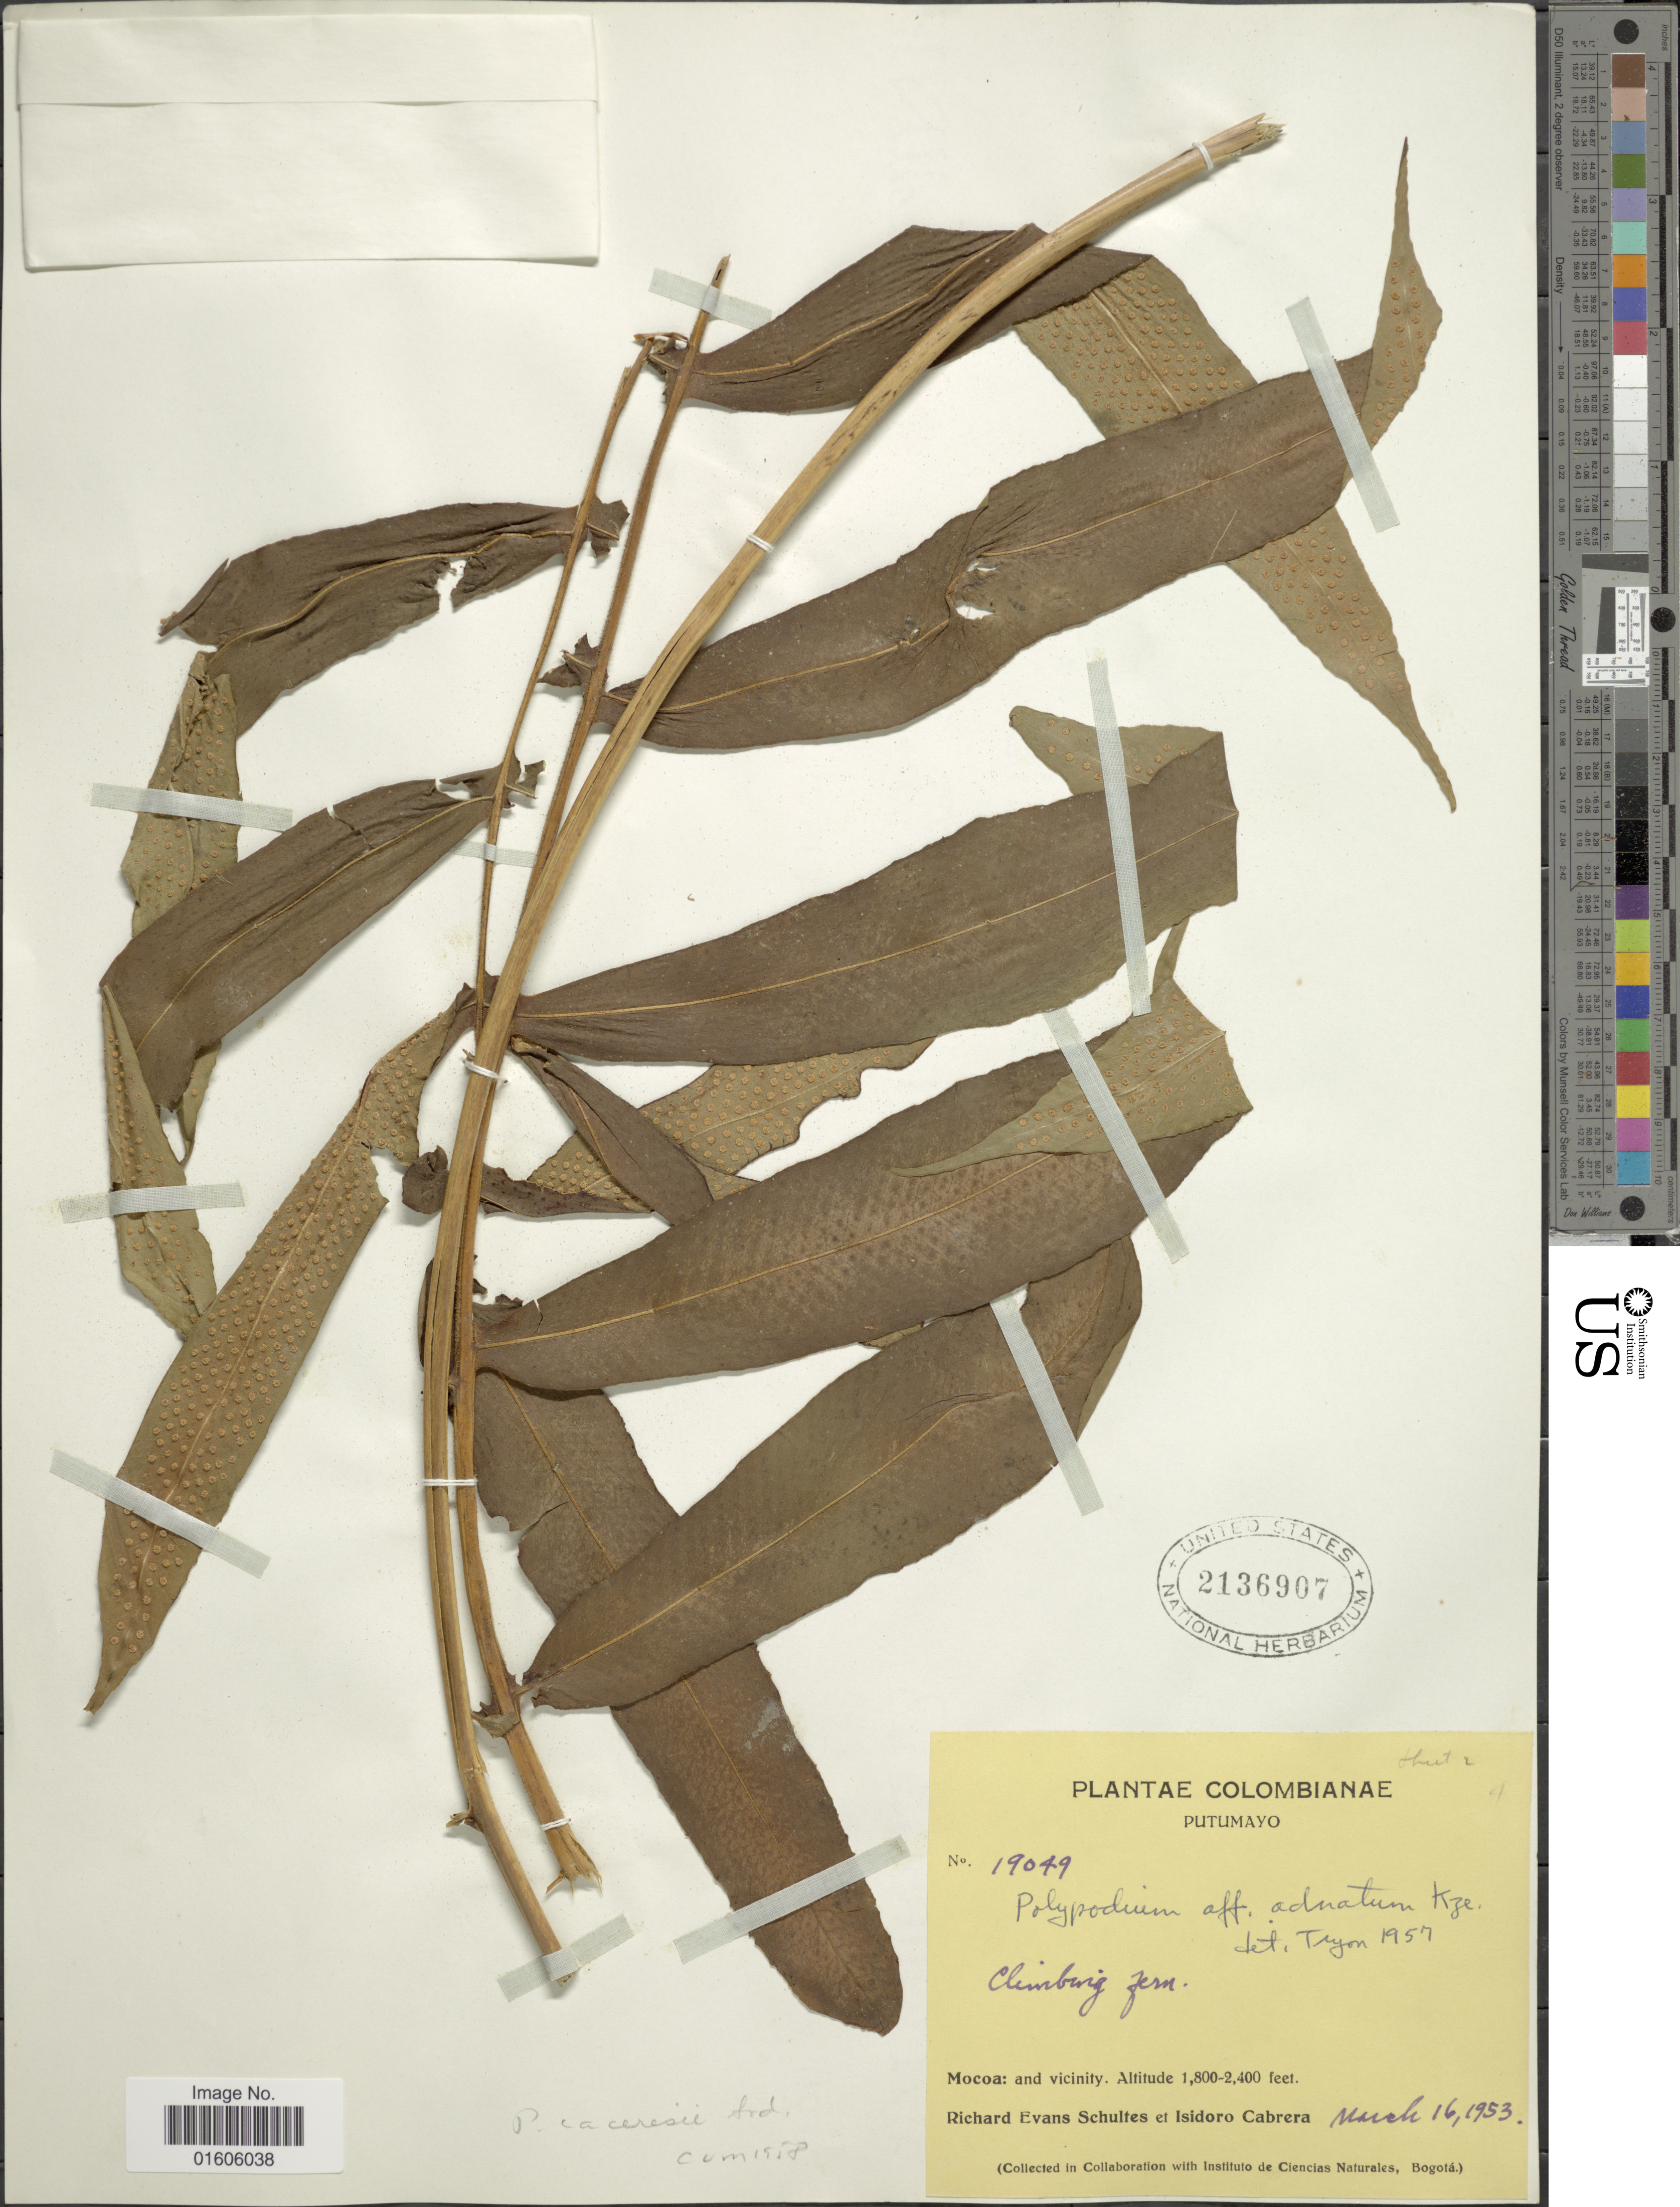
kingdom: Plantae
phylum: Tracheophyta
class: Polypodiopsida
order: Polypodiales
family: Polypodiaceae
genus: Serpocaulon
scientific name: Serpocaulon caceresii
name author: A.R. Sm.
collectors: R. E. Schultes & I. Cabrera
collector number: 19049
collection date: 1953-03-16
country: Colombia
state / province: Putumayo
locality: Mocoa: and vicinity.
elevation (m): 549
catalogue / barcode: US 2136907